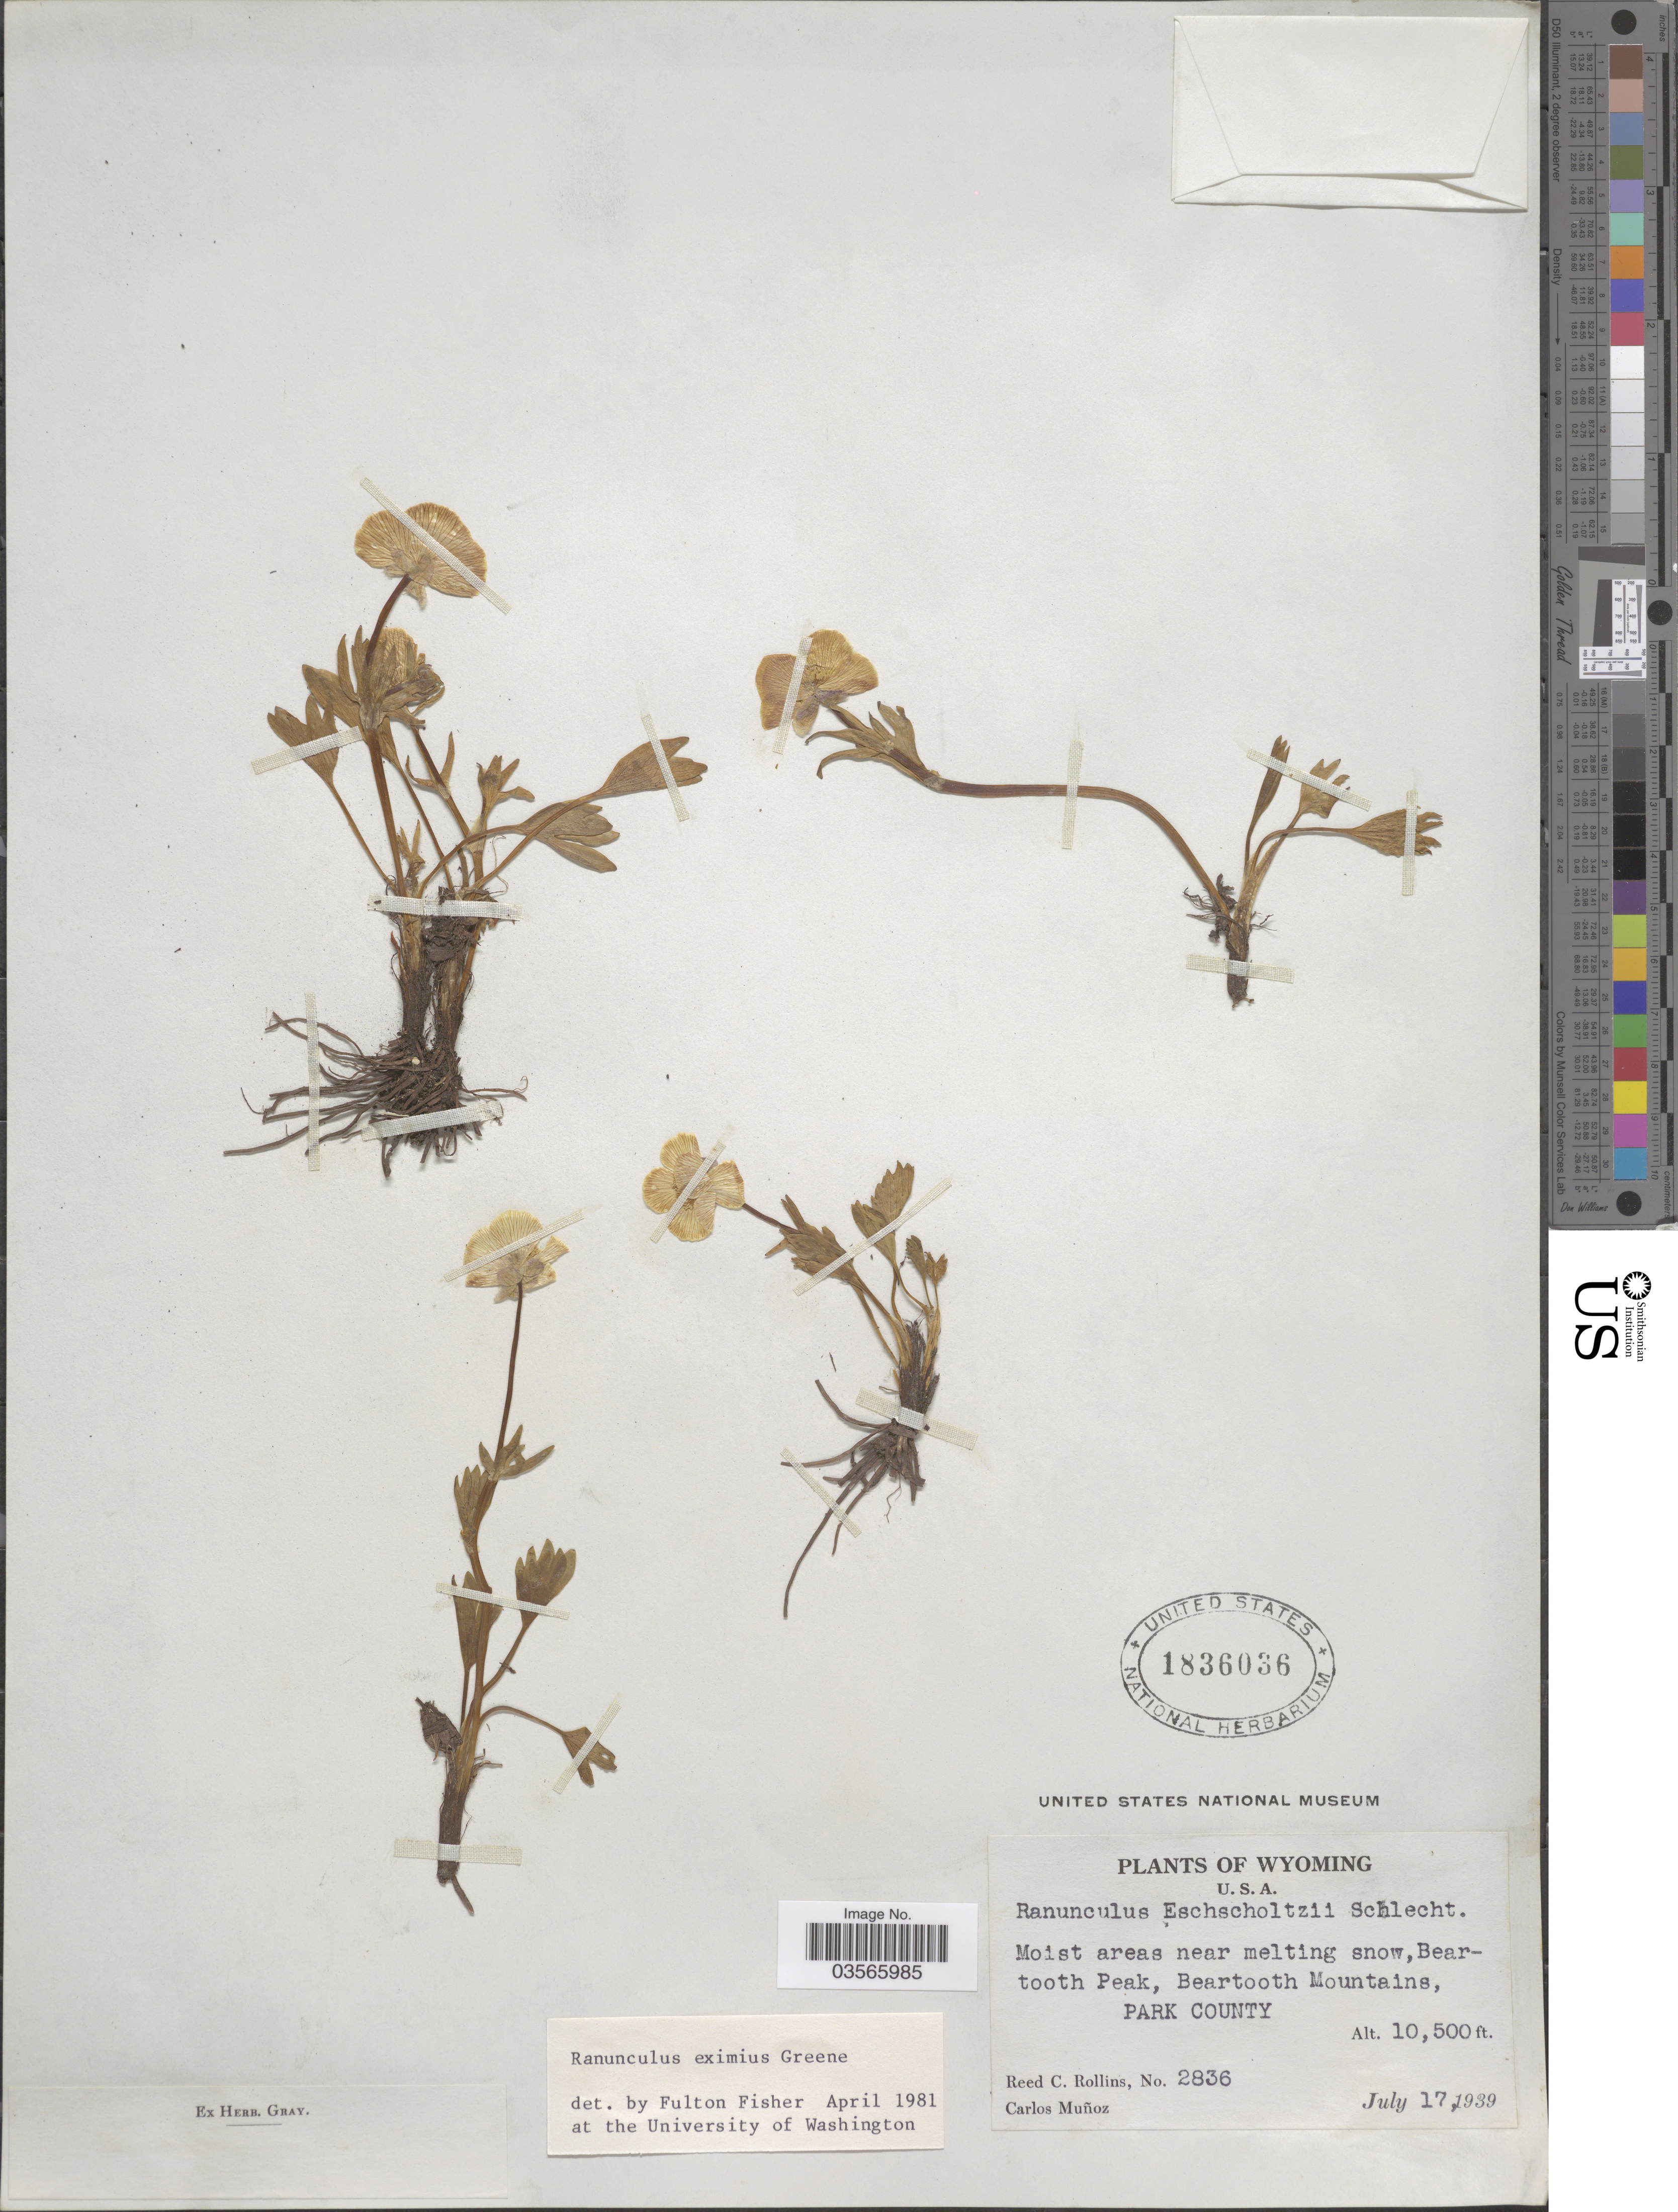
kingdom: Plantae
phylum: Tracheophyta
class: Magnoliopsida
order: Ranunculales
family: Ranunculaceae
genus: Ranunculus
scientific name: Ranunculus eximius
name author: Greene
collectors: R. C. Rollins & C. Muñoz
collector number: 2836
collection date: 1939-07-17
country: United States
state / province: Wyoming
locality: U.S.A. Beartooth Peak, Beartooth Mountains, Park County.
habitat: moist area near melting snow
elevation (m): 3200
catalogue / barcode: US 1836036